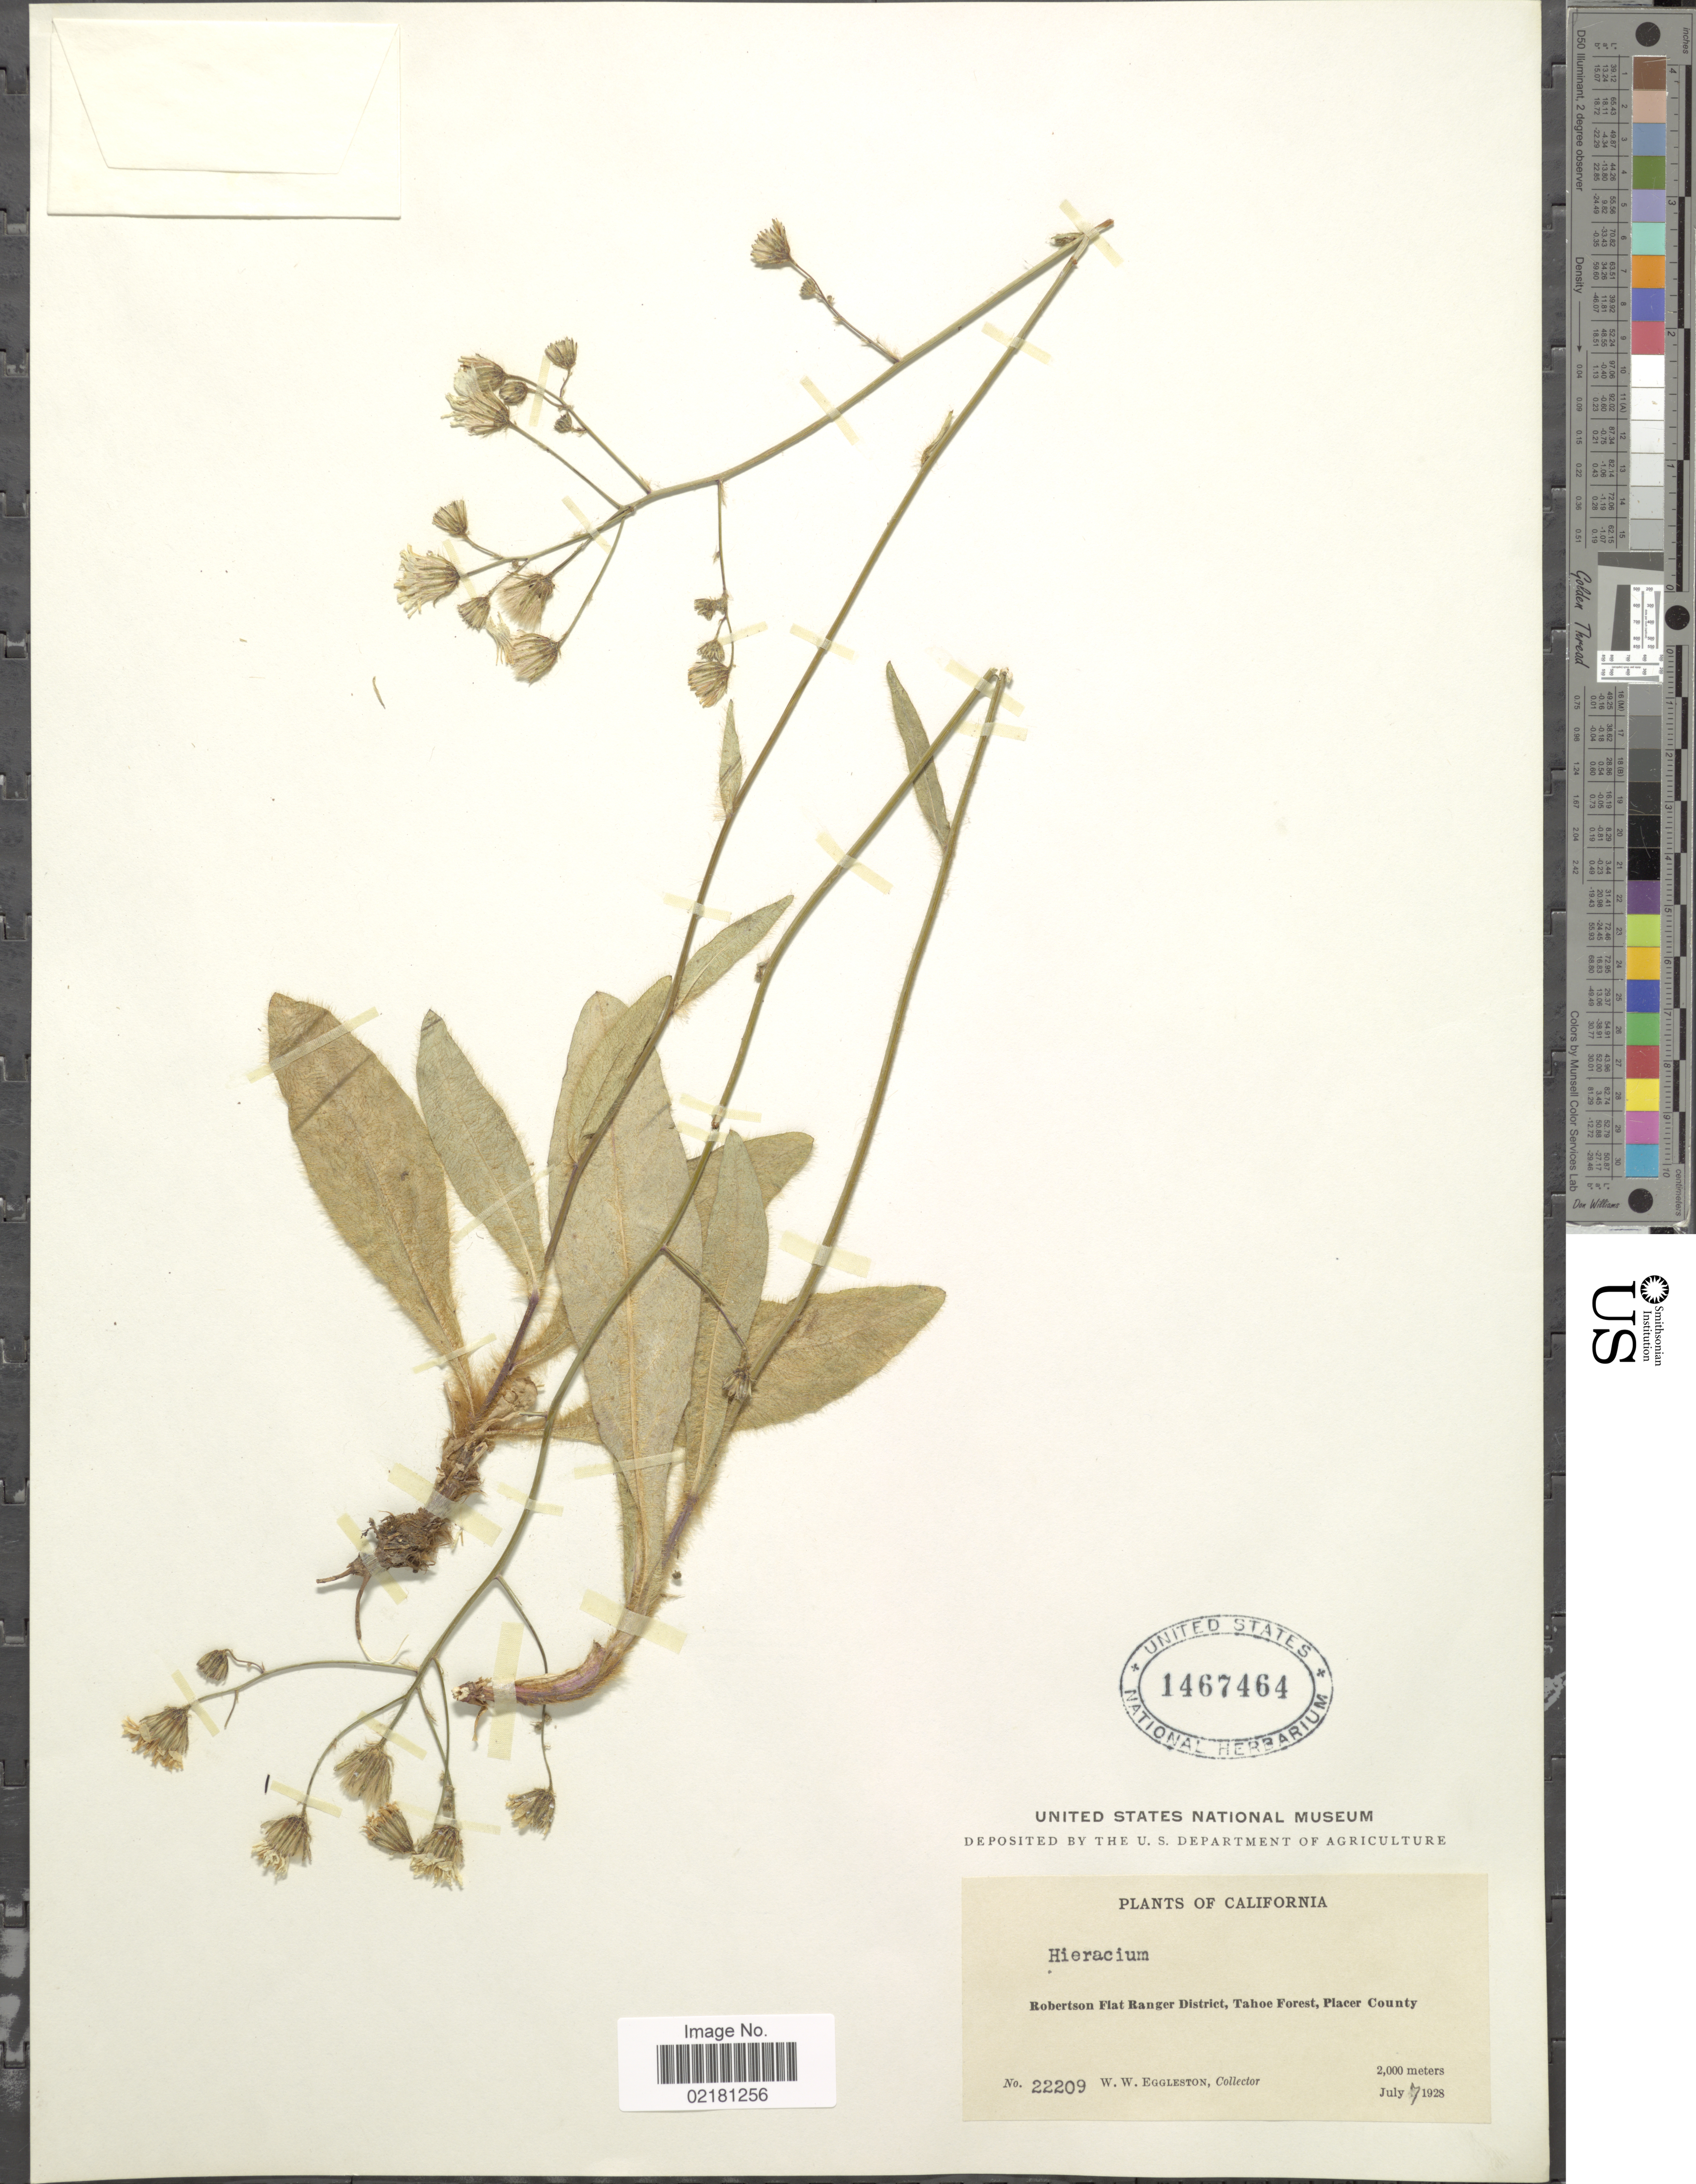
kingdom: Plantae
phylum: Tracheophyta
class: Magnoliopsida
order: Asterales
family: Asteraceae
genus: Hieracium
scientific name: Hieracium repandulare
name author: Druce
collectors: W. W. Eggleston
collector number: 22209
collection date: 1928-07-07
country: United States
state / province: California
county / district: Placer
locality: Robertson Flat Ranger District, Tahoe Forest, Placer County.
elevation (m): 2000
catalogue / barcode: US 1467464